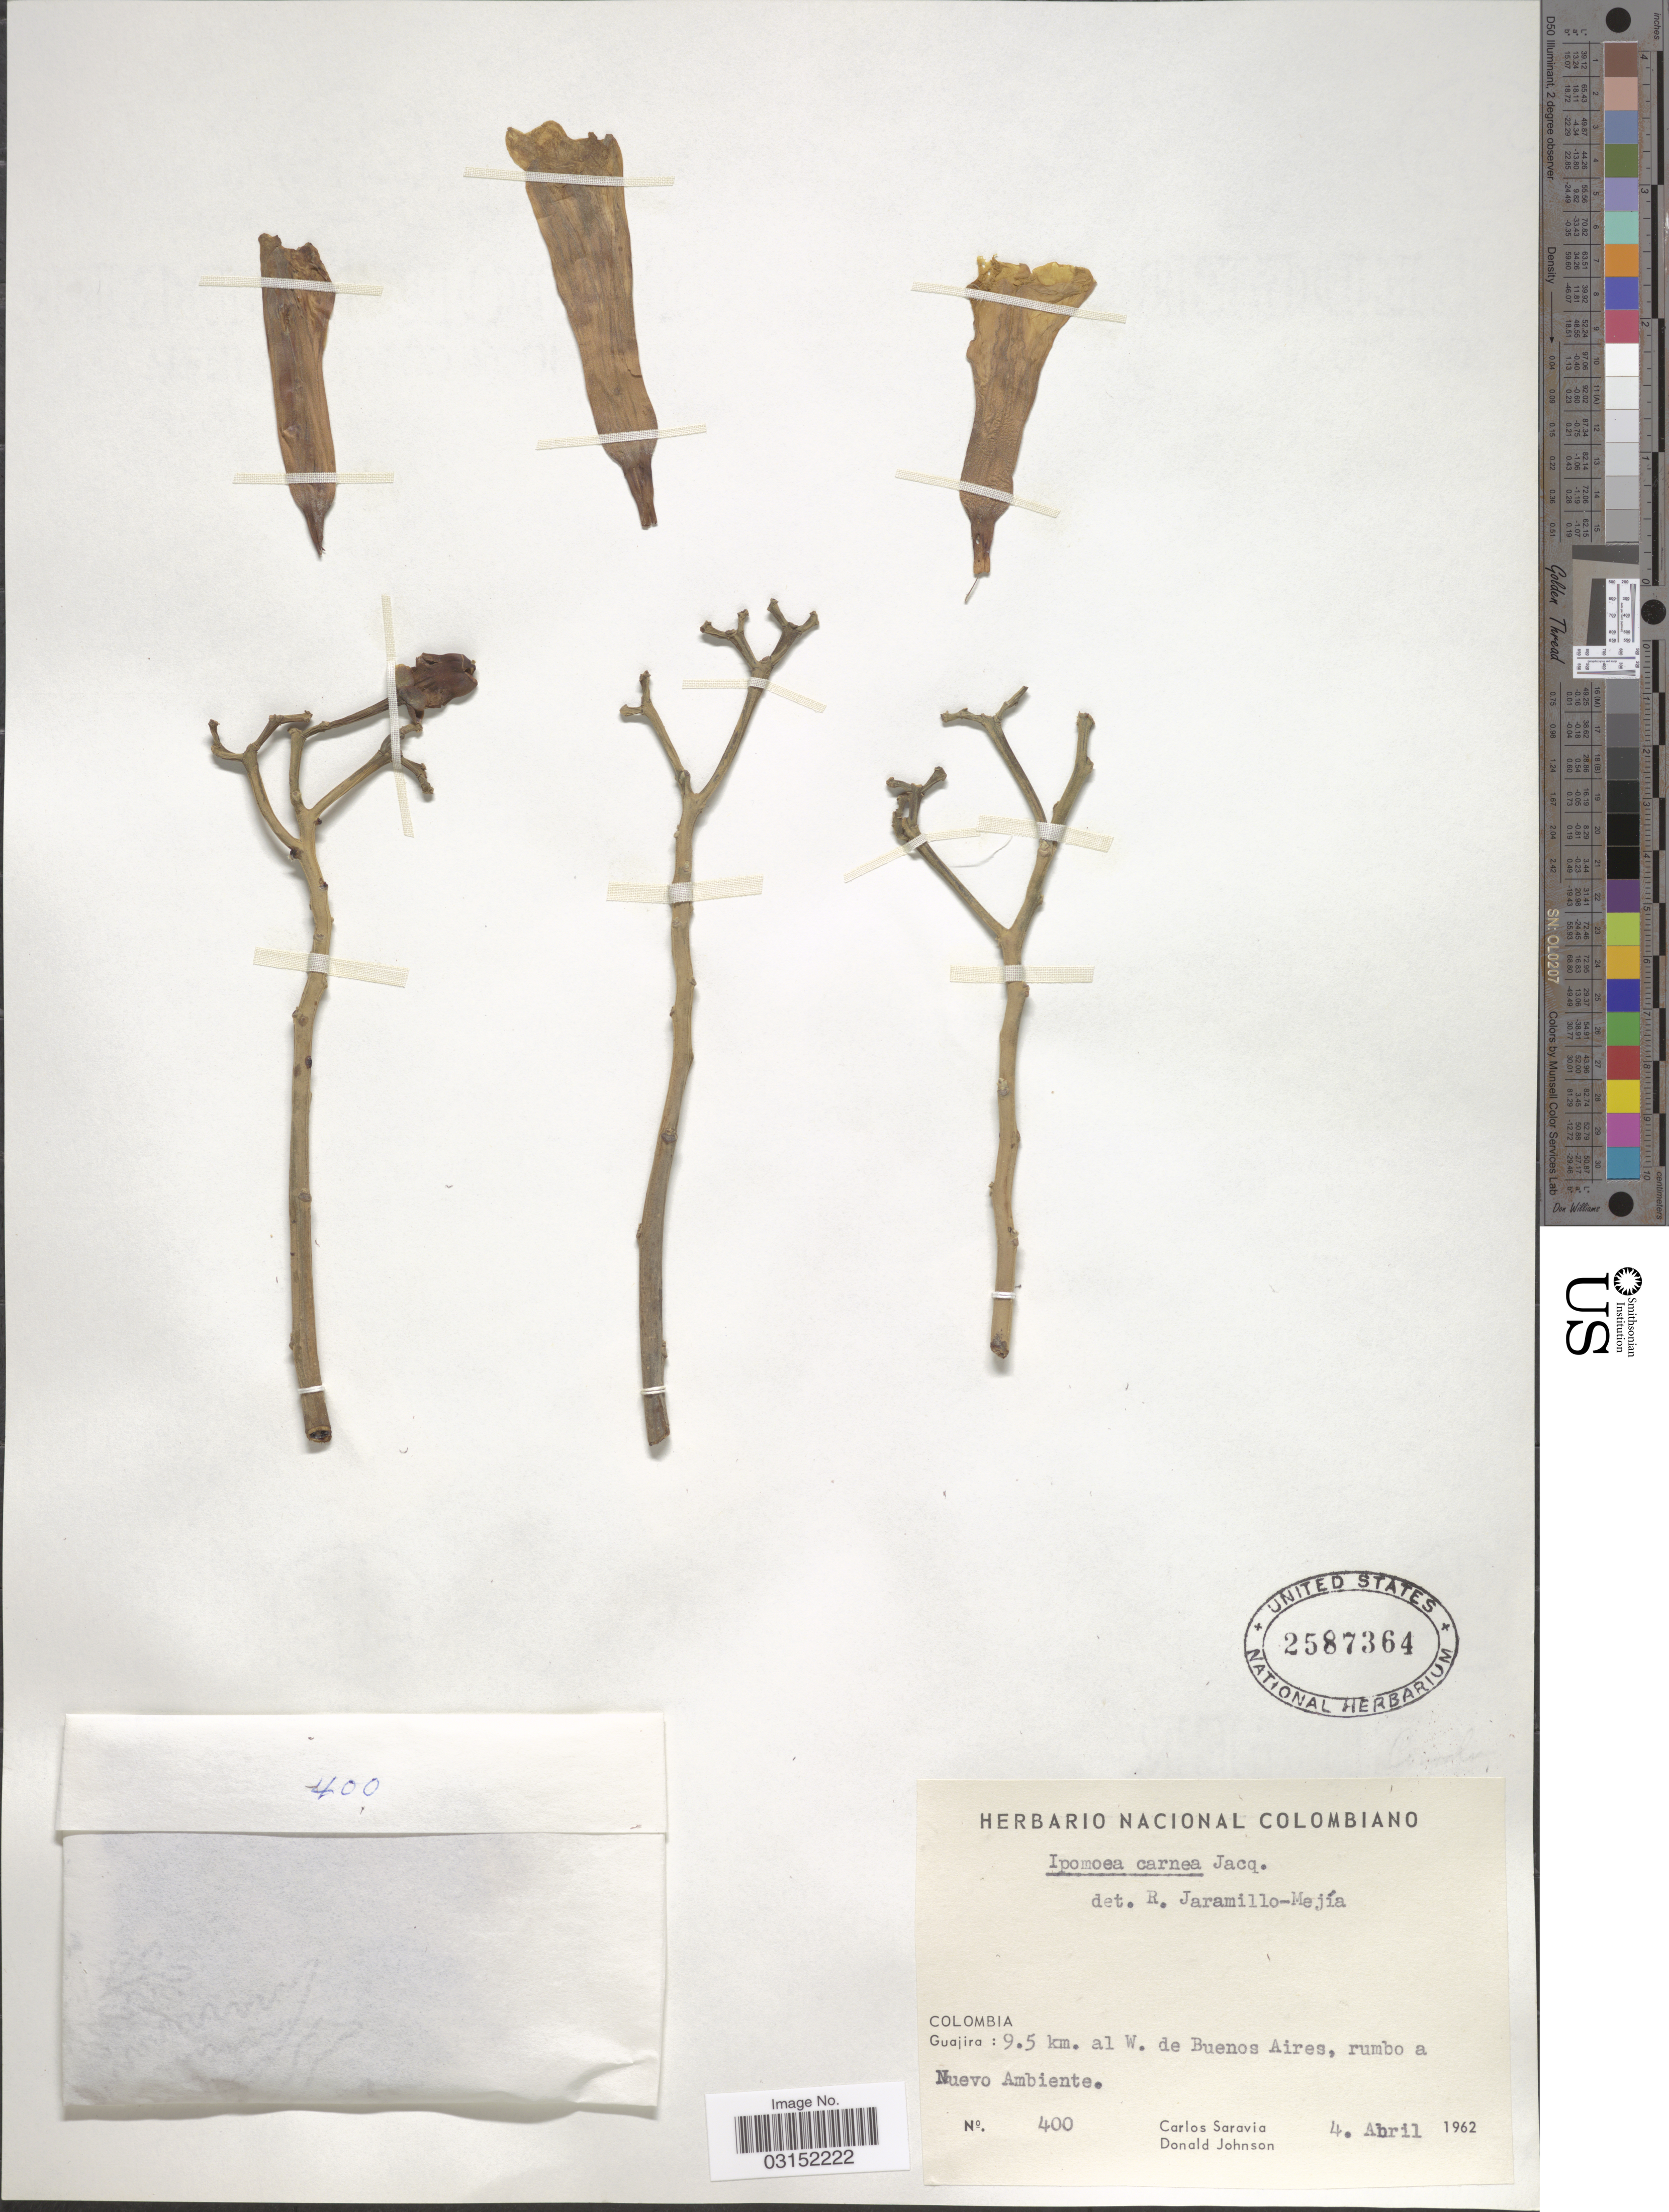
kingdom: Plantae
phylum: Tracheophyta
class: Magnoliopsida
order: Solanales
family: Convolvulaceae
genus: Ipomoea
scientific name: Ipomoea carnea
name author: Jacq.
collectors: C. Saravia & D. Johnson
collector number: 400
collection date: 1962-04-04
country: Colombia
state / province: La Guajira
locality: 9.5 km. al W. de Buenos Aires, rumbo a Nuevo Ambiente.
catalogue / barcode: US 2587364